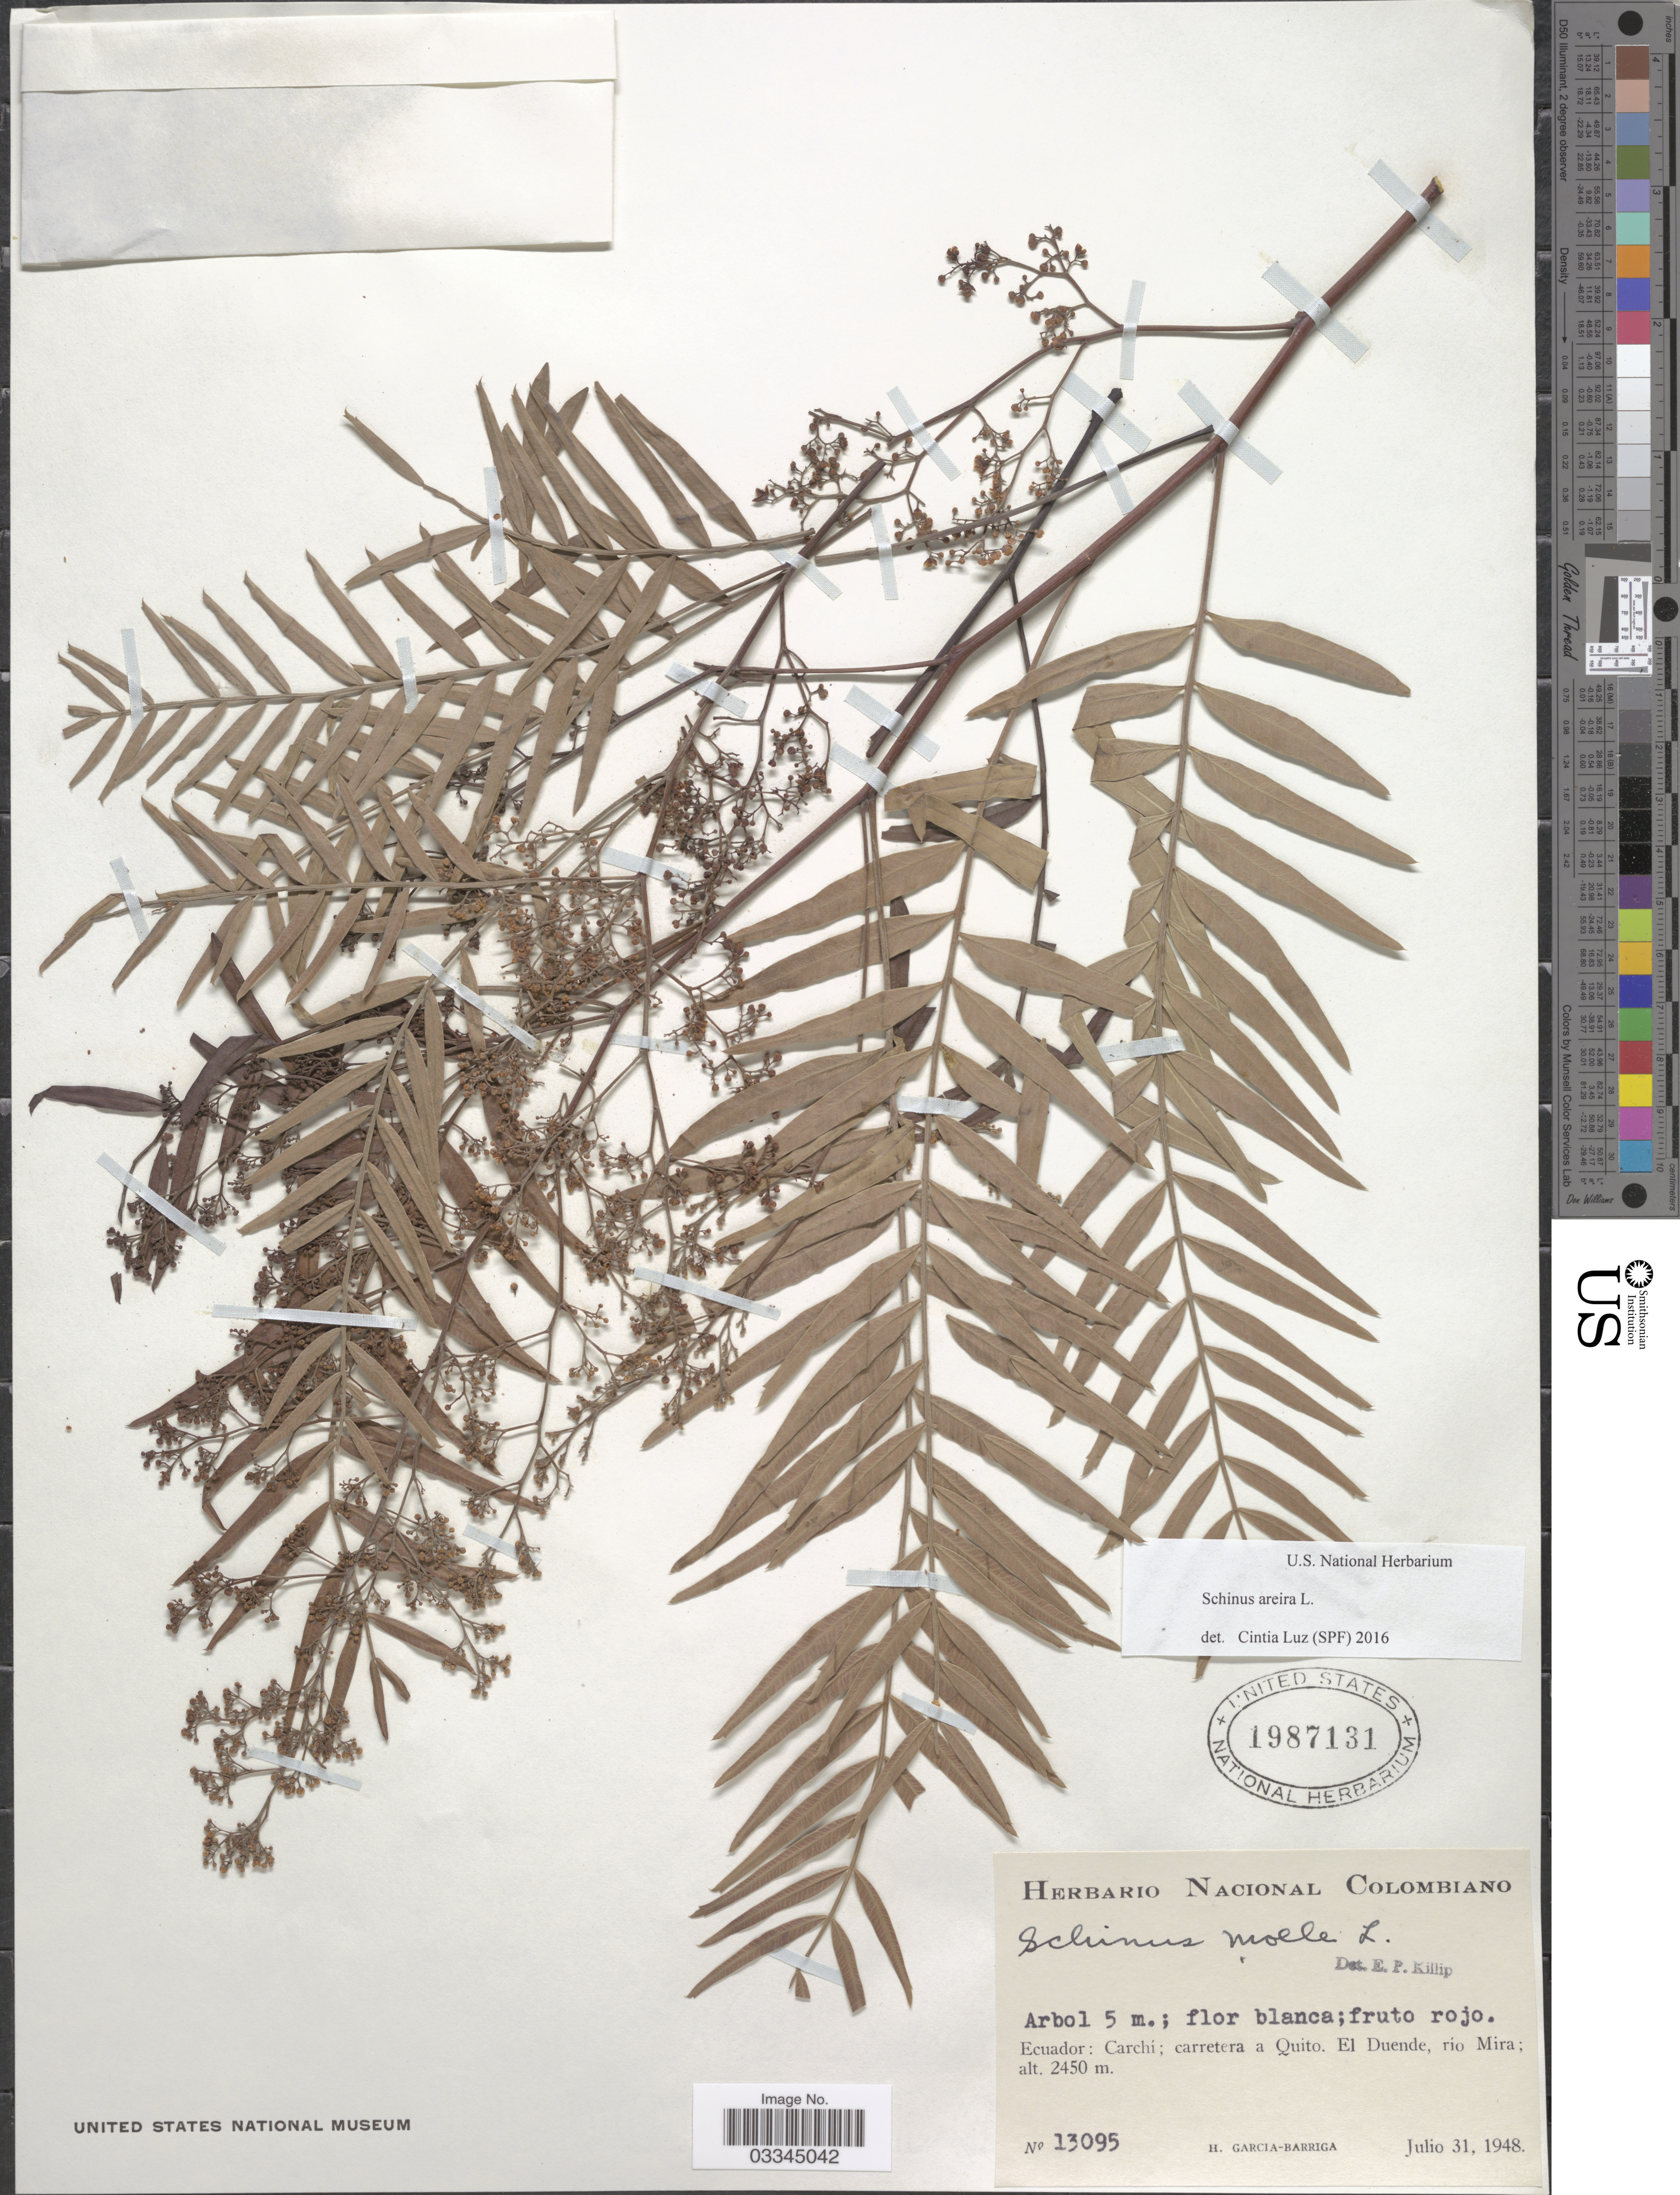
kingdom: Plantae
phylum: Tracheophyta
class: Magnoliopsida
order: Sapindales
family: Anacardiaceae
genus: Schinus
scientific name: Schinus areira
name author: L.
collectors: H. García Barriga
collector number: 13095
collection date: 1948-07-31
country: Ecuador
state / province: Carchi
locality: Carretera a Quito. El Duende, rio Mira.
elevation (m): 2450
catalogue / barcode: US 1987131